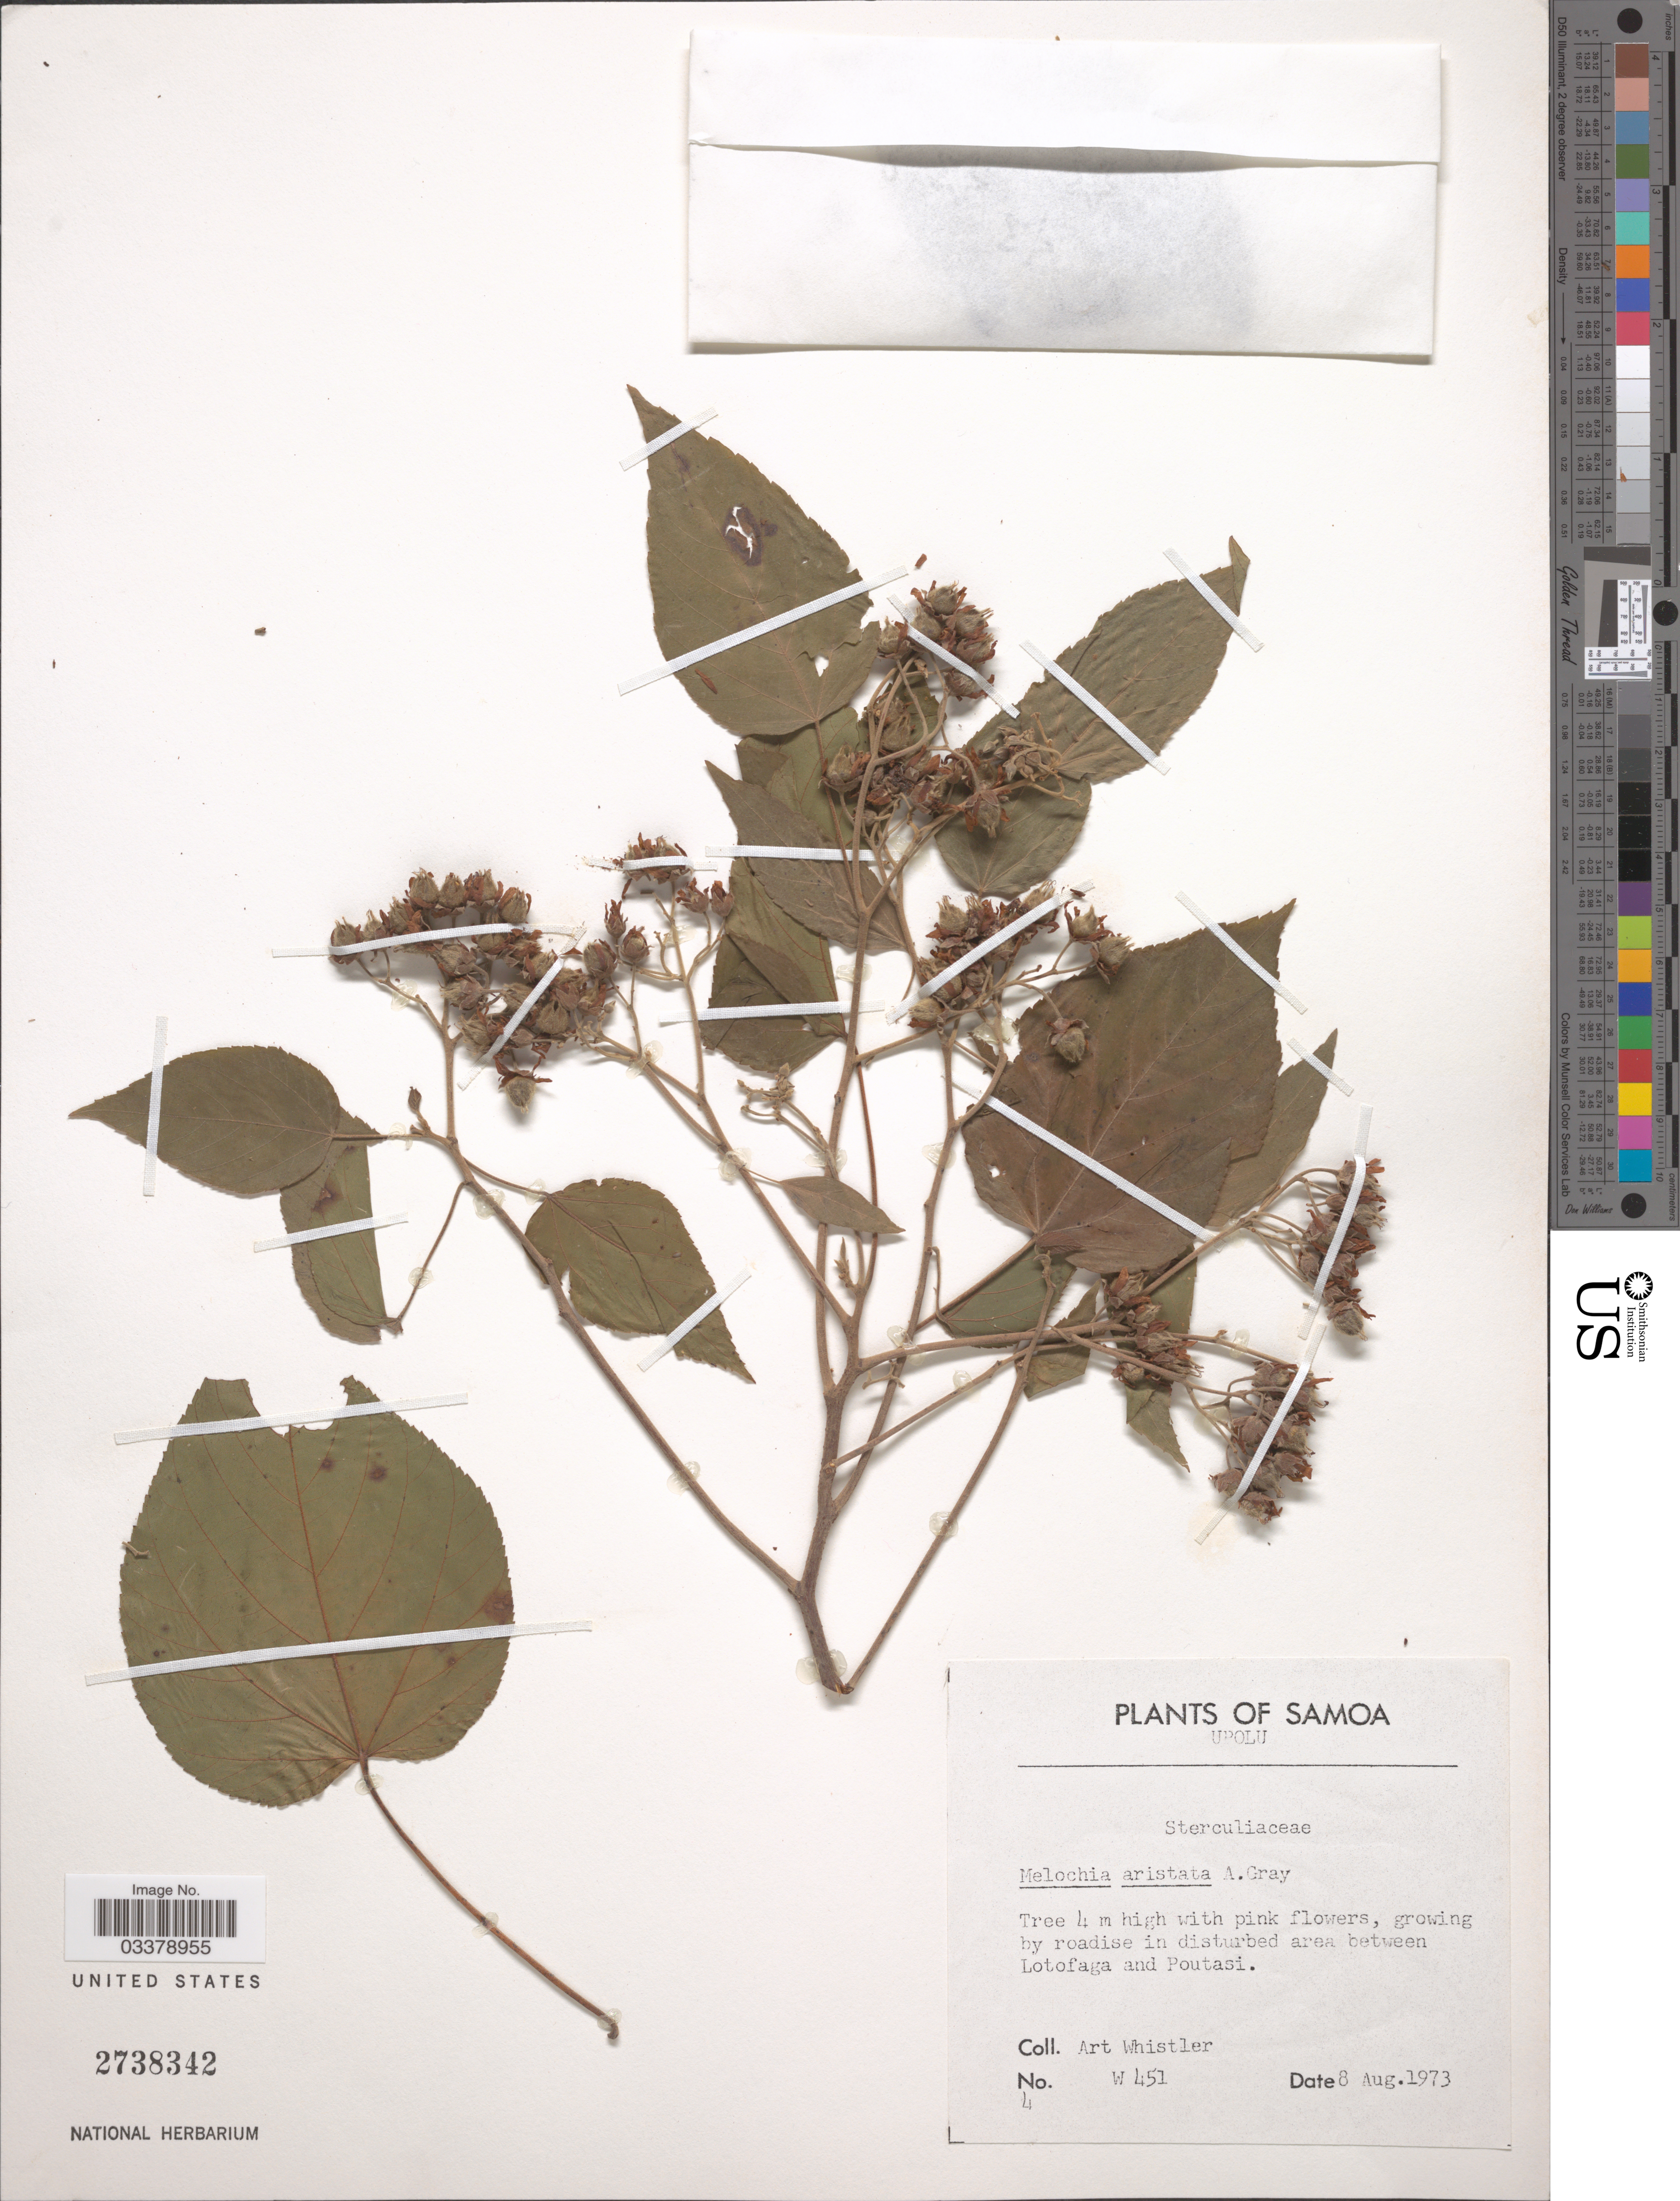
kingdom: Plantae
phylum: Tracheophyta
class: Magnoliopsida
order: Malvales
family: Malvaceae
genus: Melochia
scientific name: Melochia aristata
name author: A. Gray in Wilkes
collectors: A. Whistler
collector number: W 451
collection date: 1973-08-08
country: Samoa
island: Upolu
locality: Upolu, growing by roadside in disturbed area between Lotofaga and Poutasi.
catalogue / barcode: US 2738342